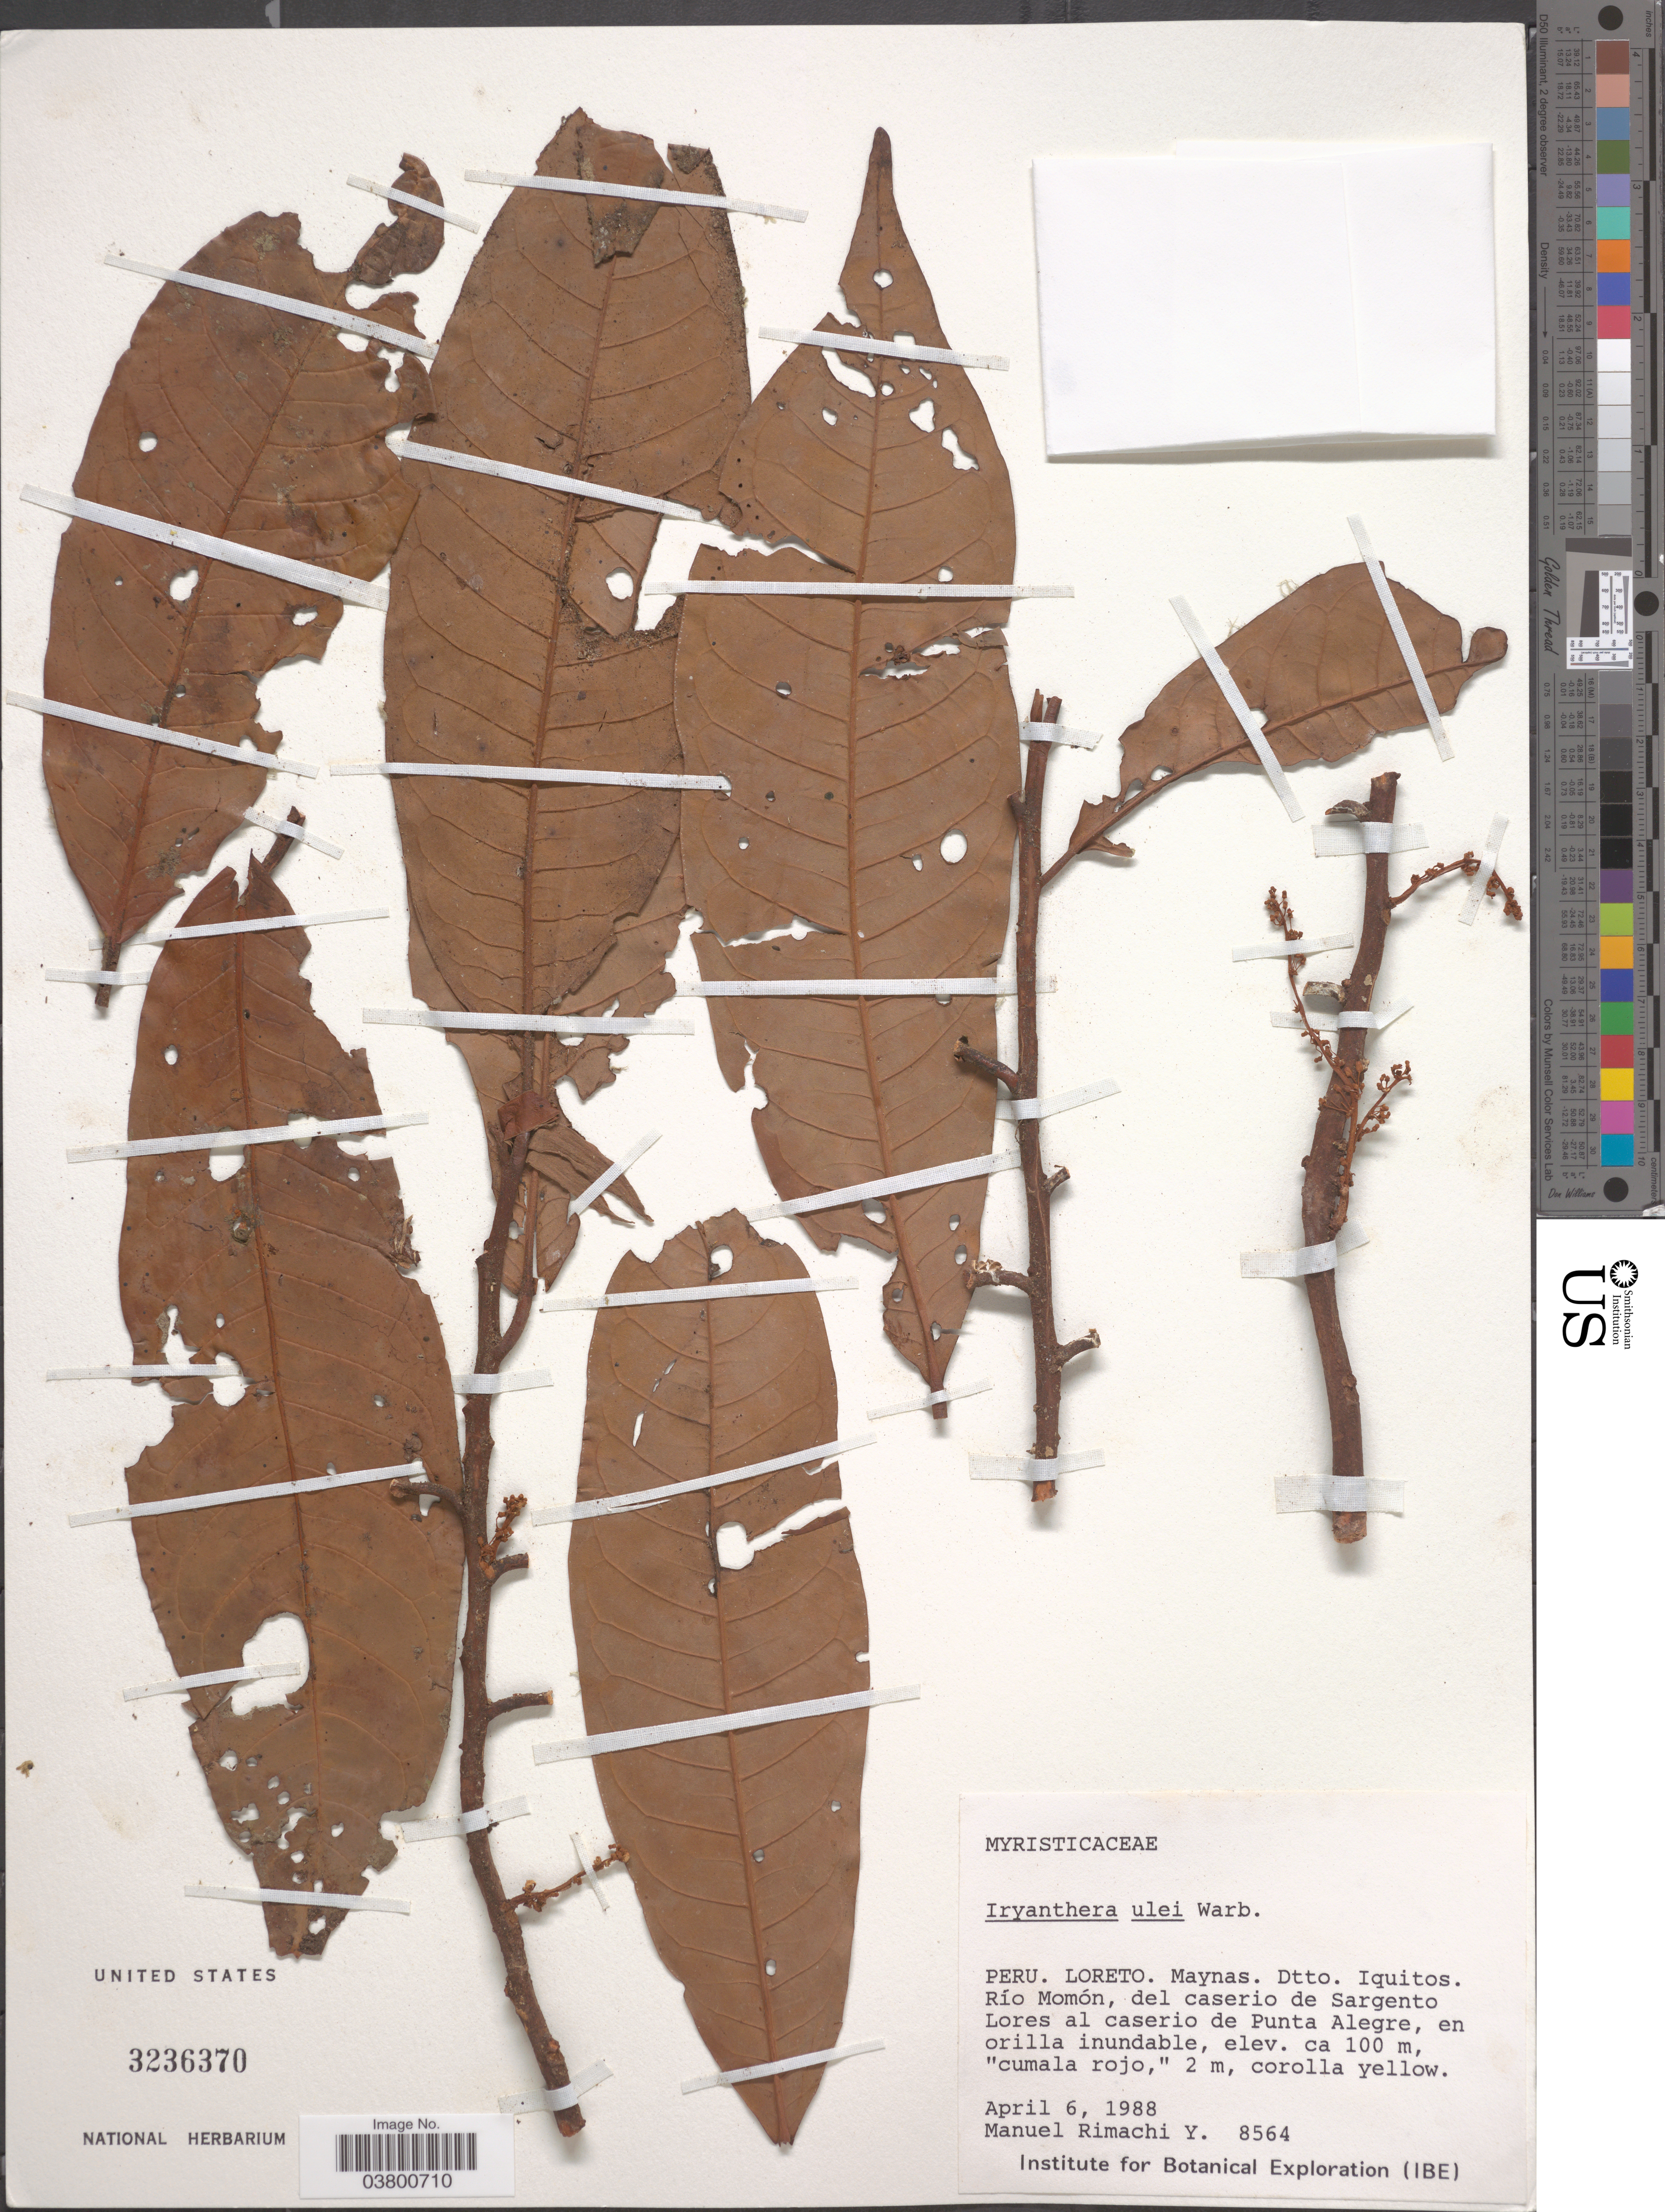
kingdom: Plantae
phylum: Tracheophyta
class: Magnoliopsida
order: Magnoliales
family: Myristicaceae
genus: Iryanthera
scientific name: Iryanthera ulei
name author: Warb.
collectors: M. Rimachi Y.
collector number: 8564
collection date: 1988-04-06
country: Peru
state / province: Loreto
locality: Maynas. Dtto. Iquitos. Río Momón, del caserio de Sargento Lores al caserio de Punta Alegre, en orilla inundable.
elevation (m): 100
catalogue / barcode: US 3236370